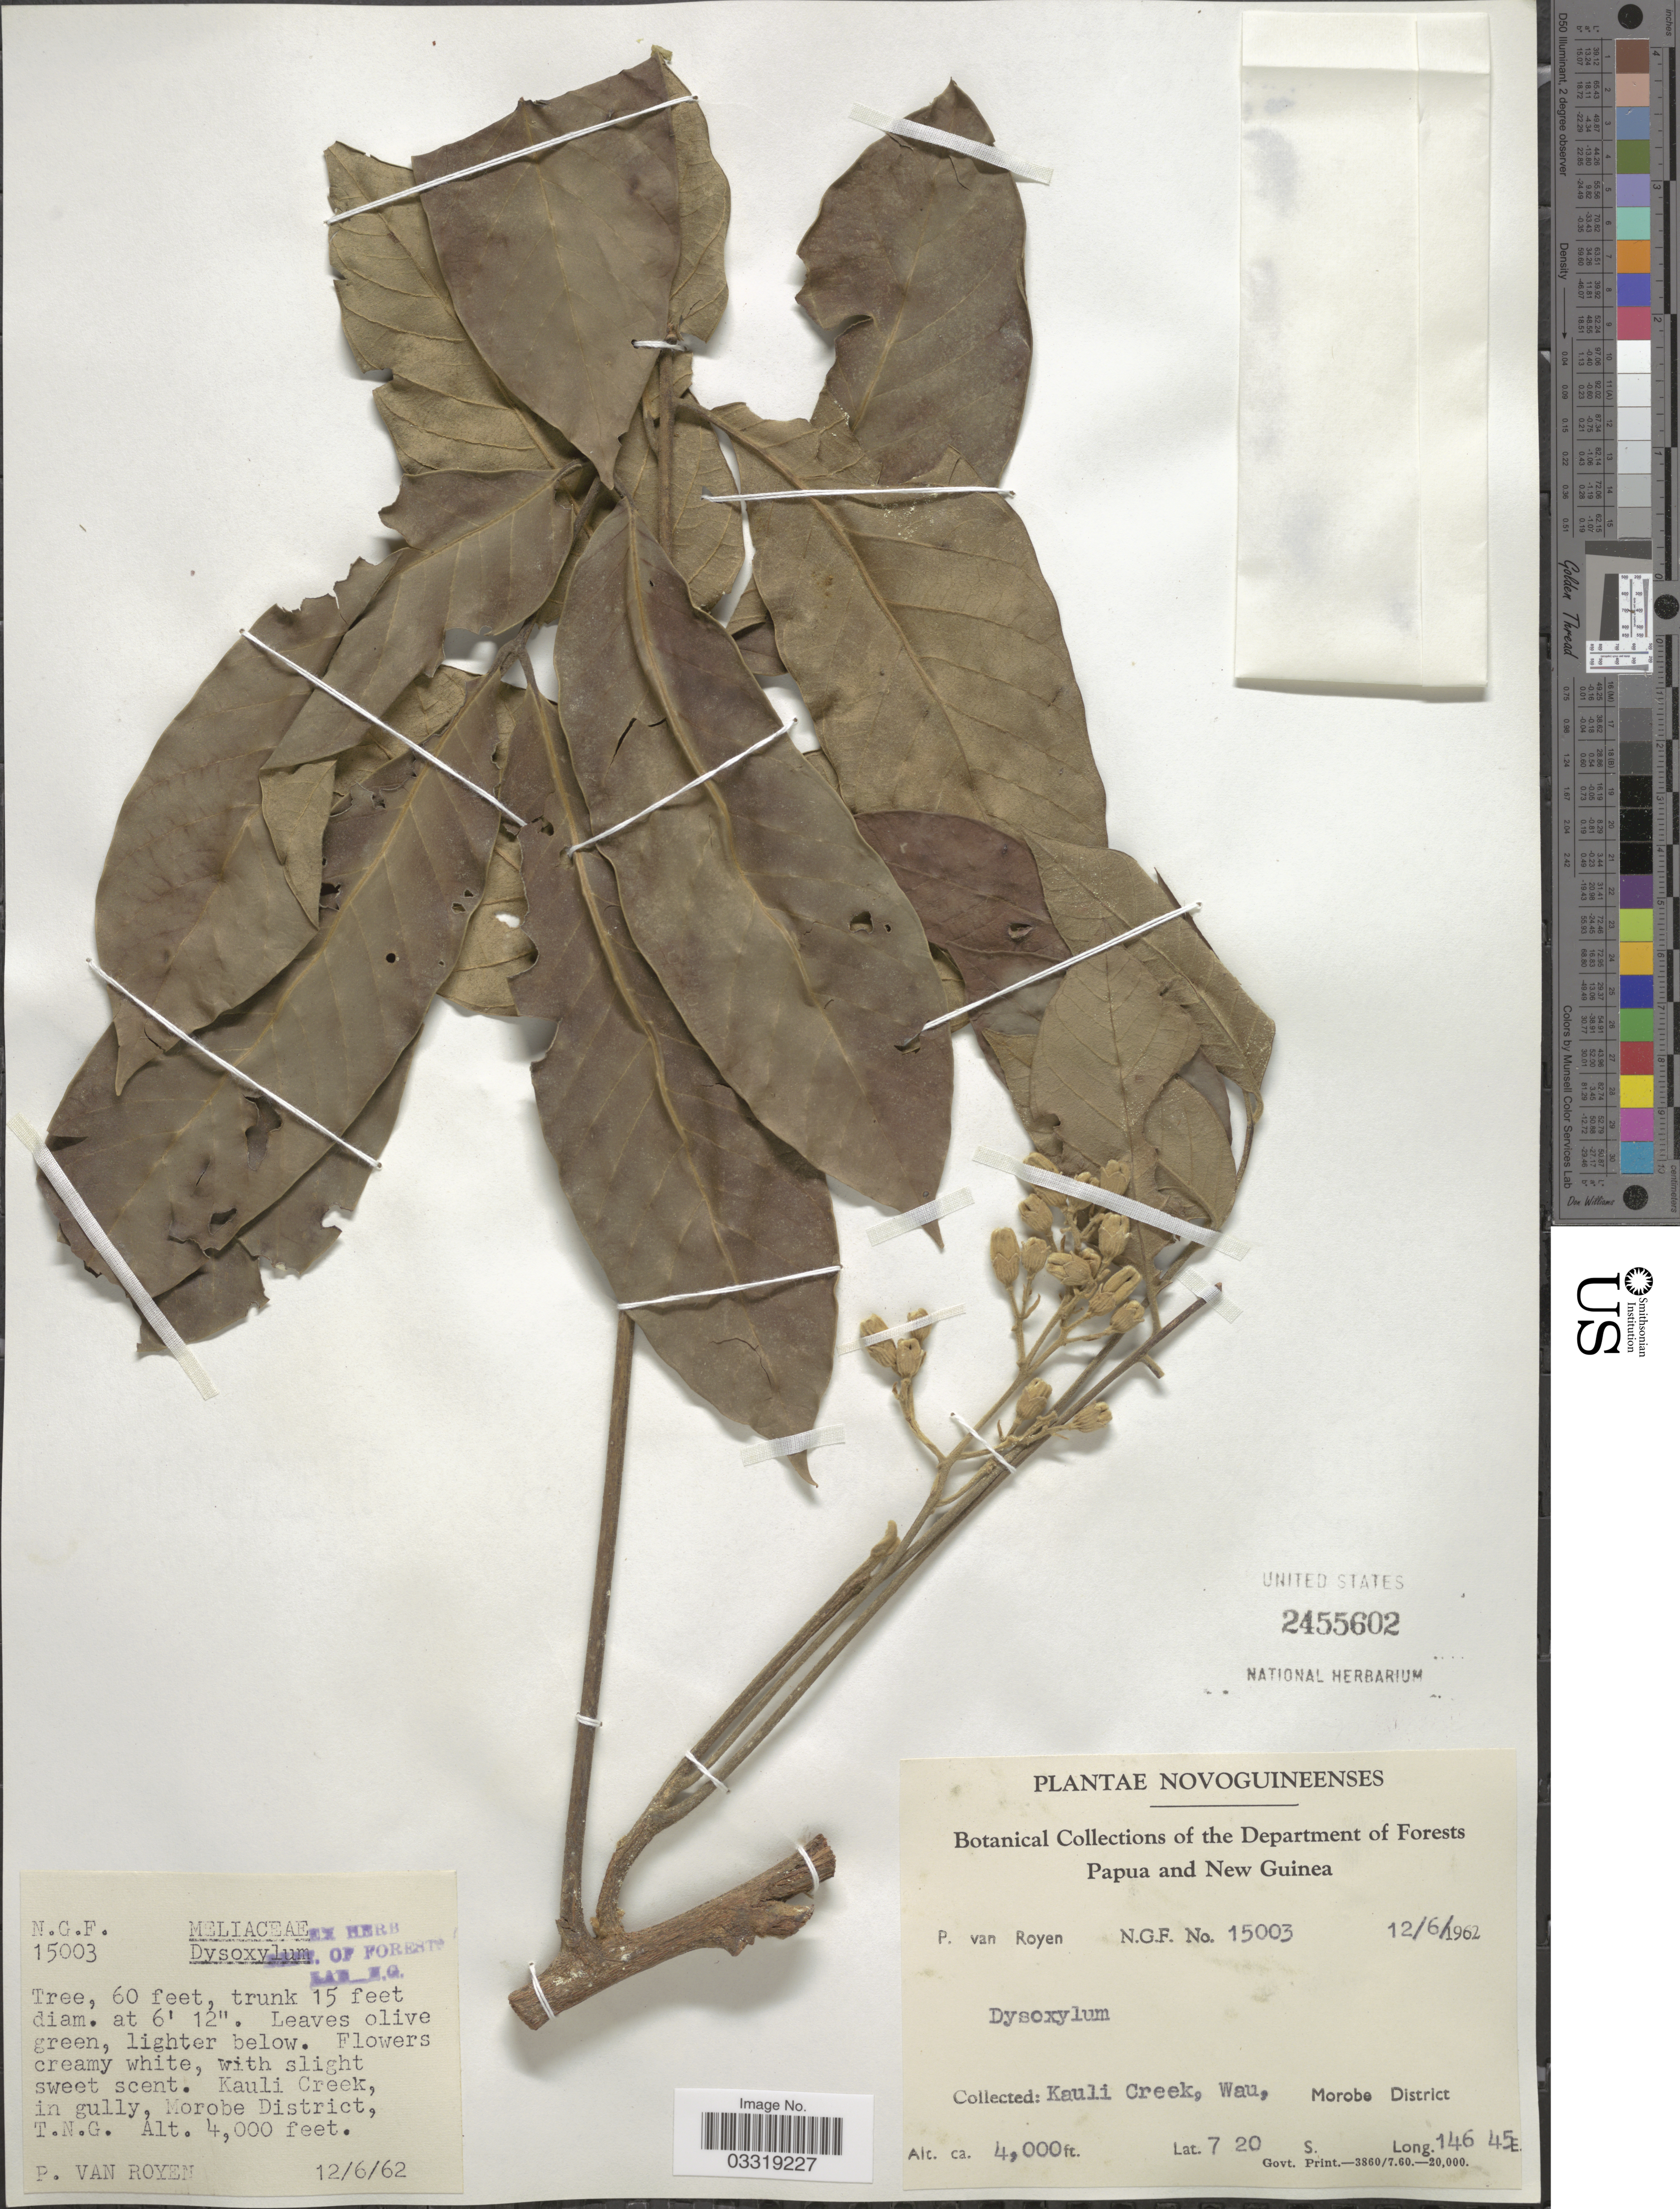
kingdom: Plantae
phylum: Tracheophyta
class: Magnoliopsida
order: Sapindales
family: Meliaceae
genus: Didymocheton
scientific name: Didymocheton setosus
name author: (Span.) Mabb. & Holzmeyer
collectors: P. van Royen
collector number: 15003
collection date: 1962-06-12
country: Papua New Guinea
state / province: Morobe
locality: Novoguineenses. Kauli Creek, Wau, Morobe District.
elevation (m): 1219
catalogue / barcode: US 2455602